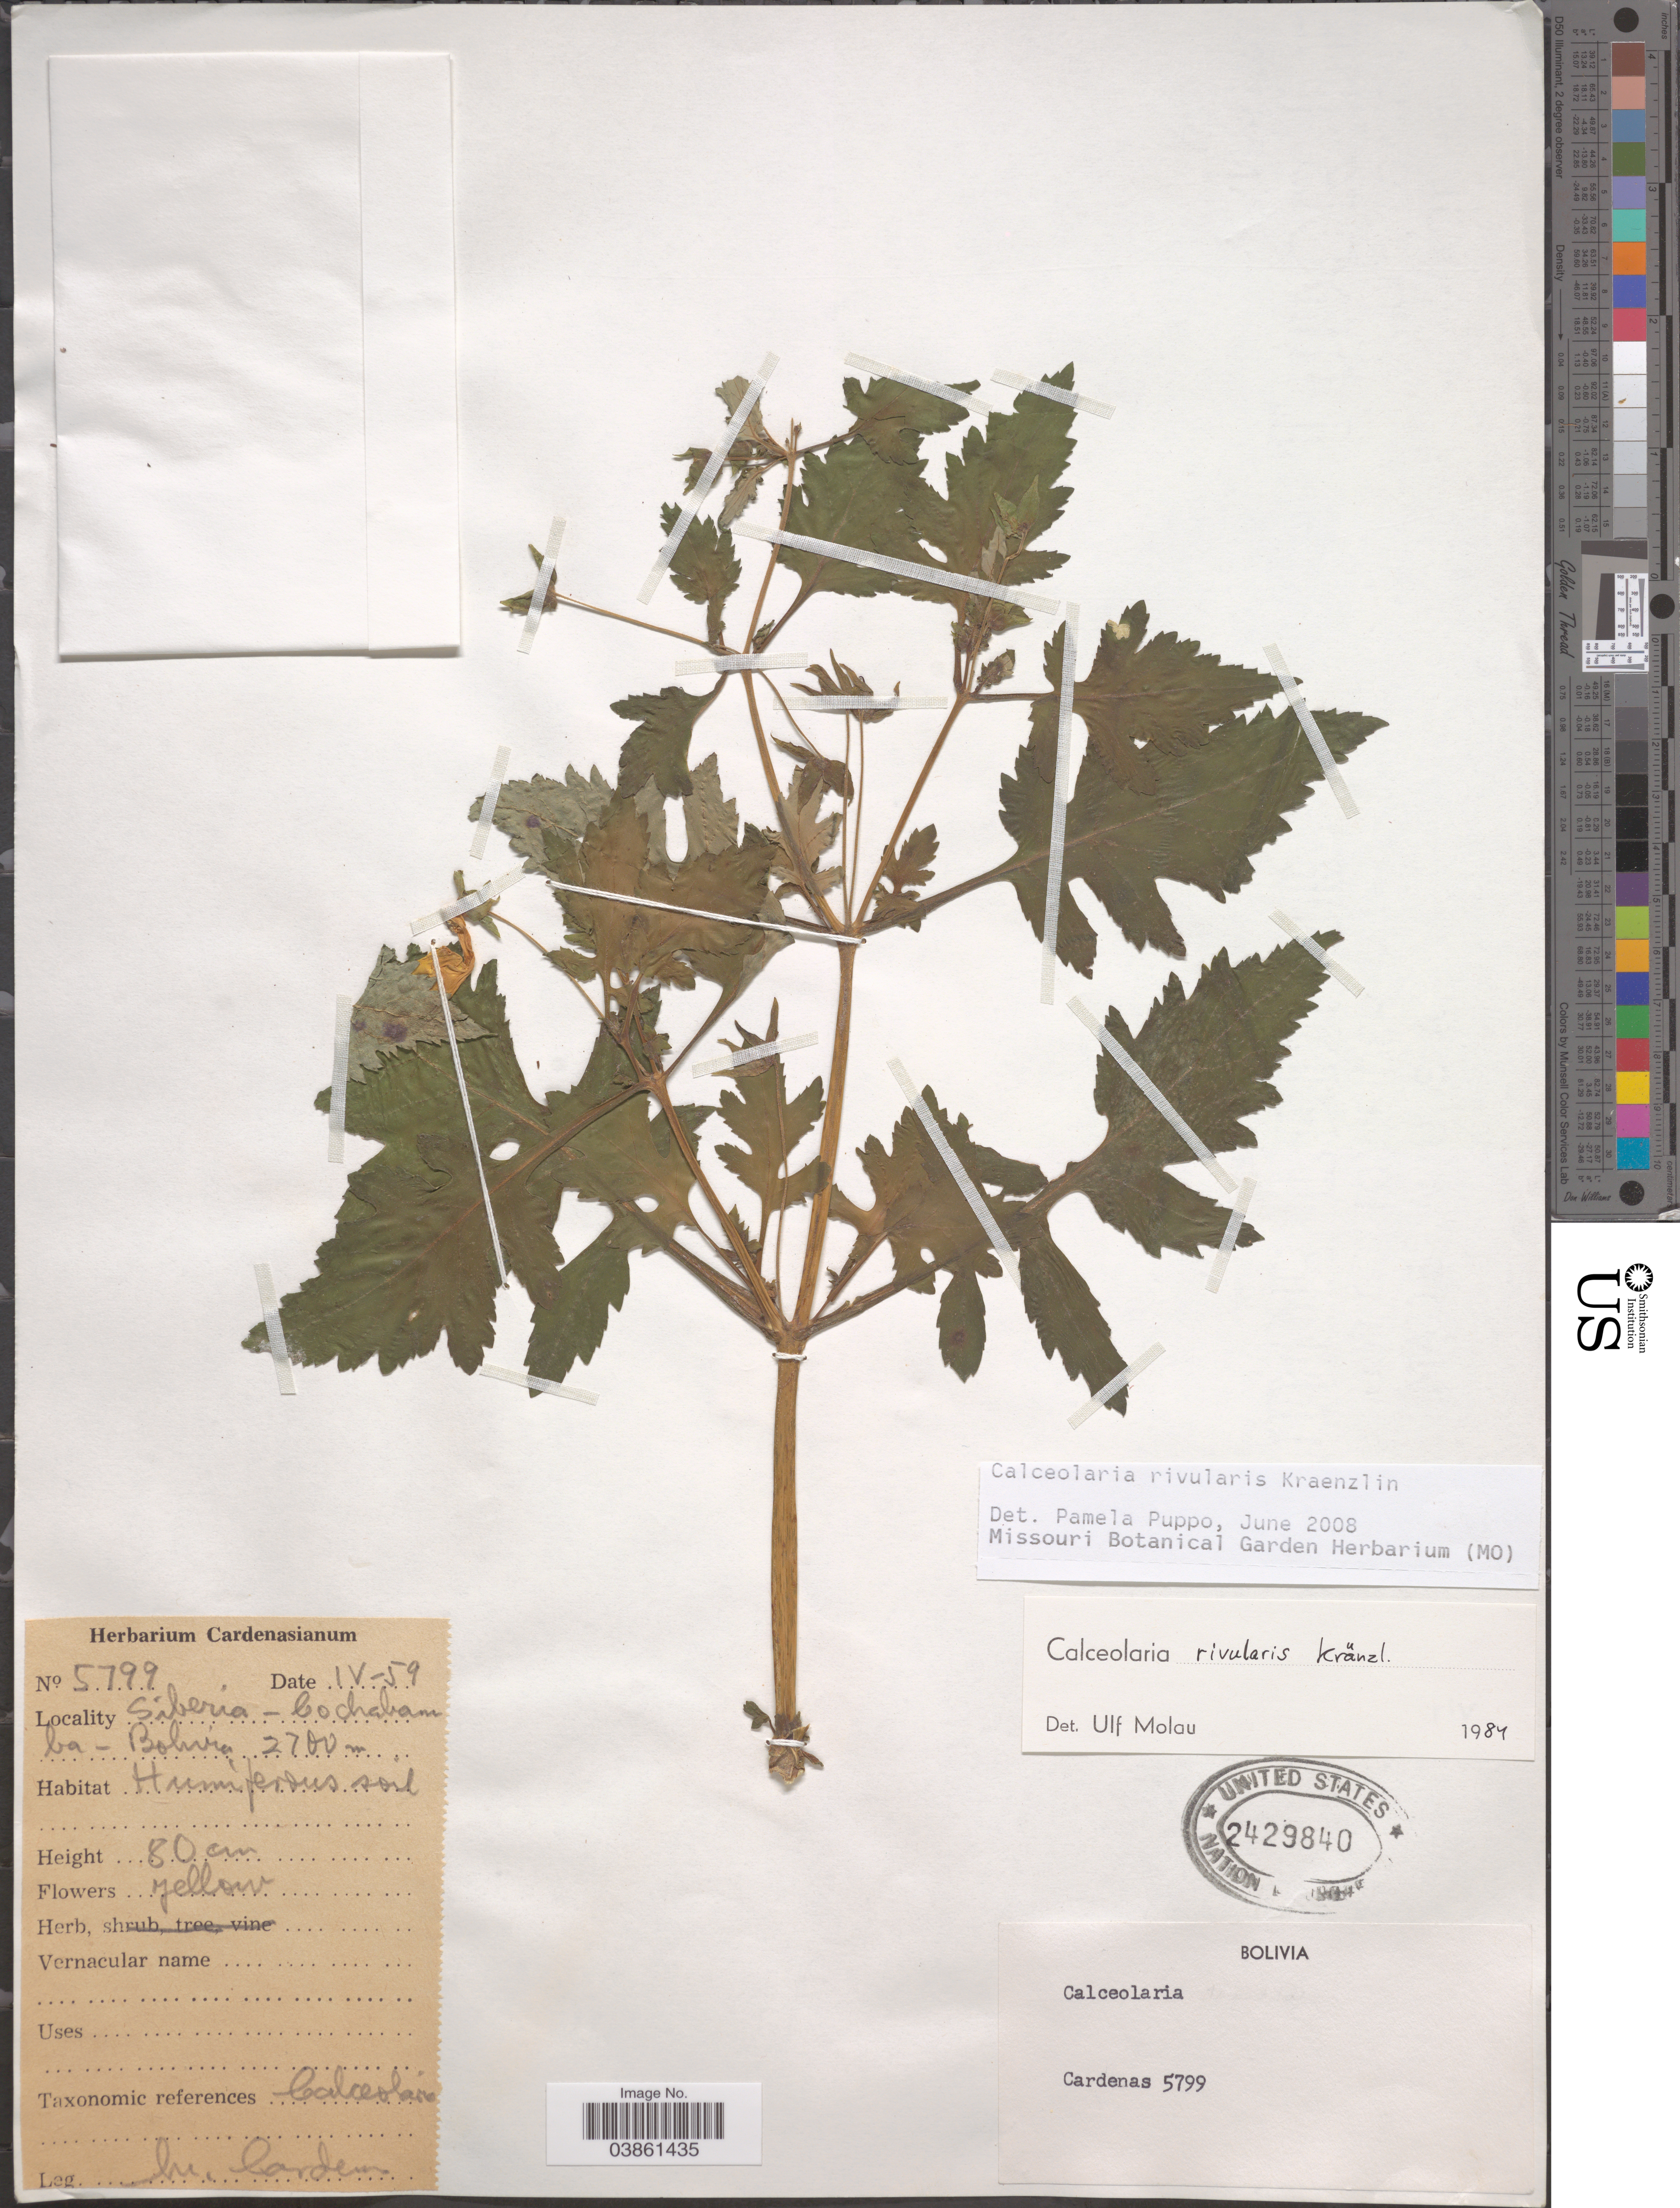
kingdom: Plantae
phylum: Tracheophyta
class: Magnoliopsida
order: Lamiales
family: Calceolariaceae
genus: Calceolaria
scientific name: Calceolaria rivularis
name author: Kraenzl.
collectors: M. Cárdenas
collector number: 5799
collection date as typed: Transcribed d/m/y: /4/59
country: Bolivia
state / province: Cochabamba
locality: Siberia - Cochabamba.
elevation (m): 2700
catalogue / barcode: US 2429840